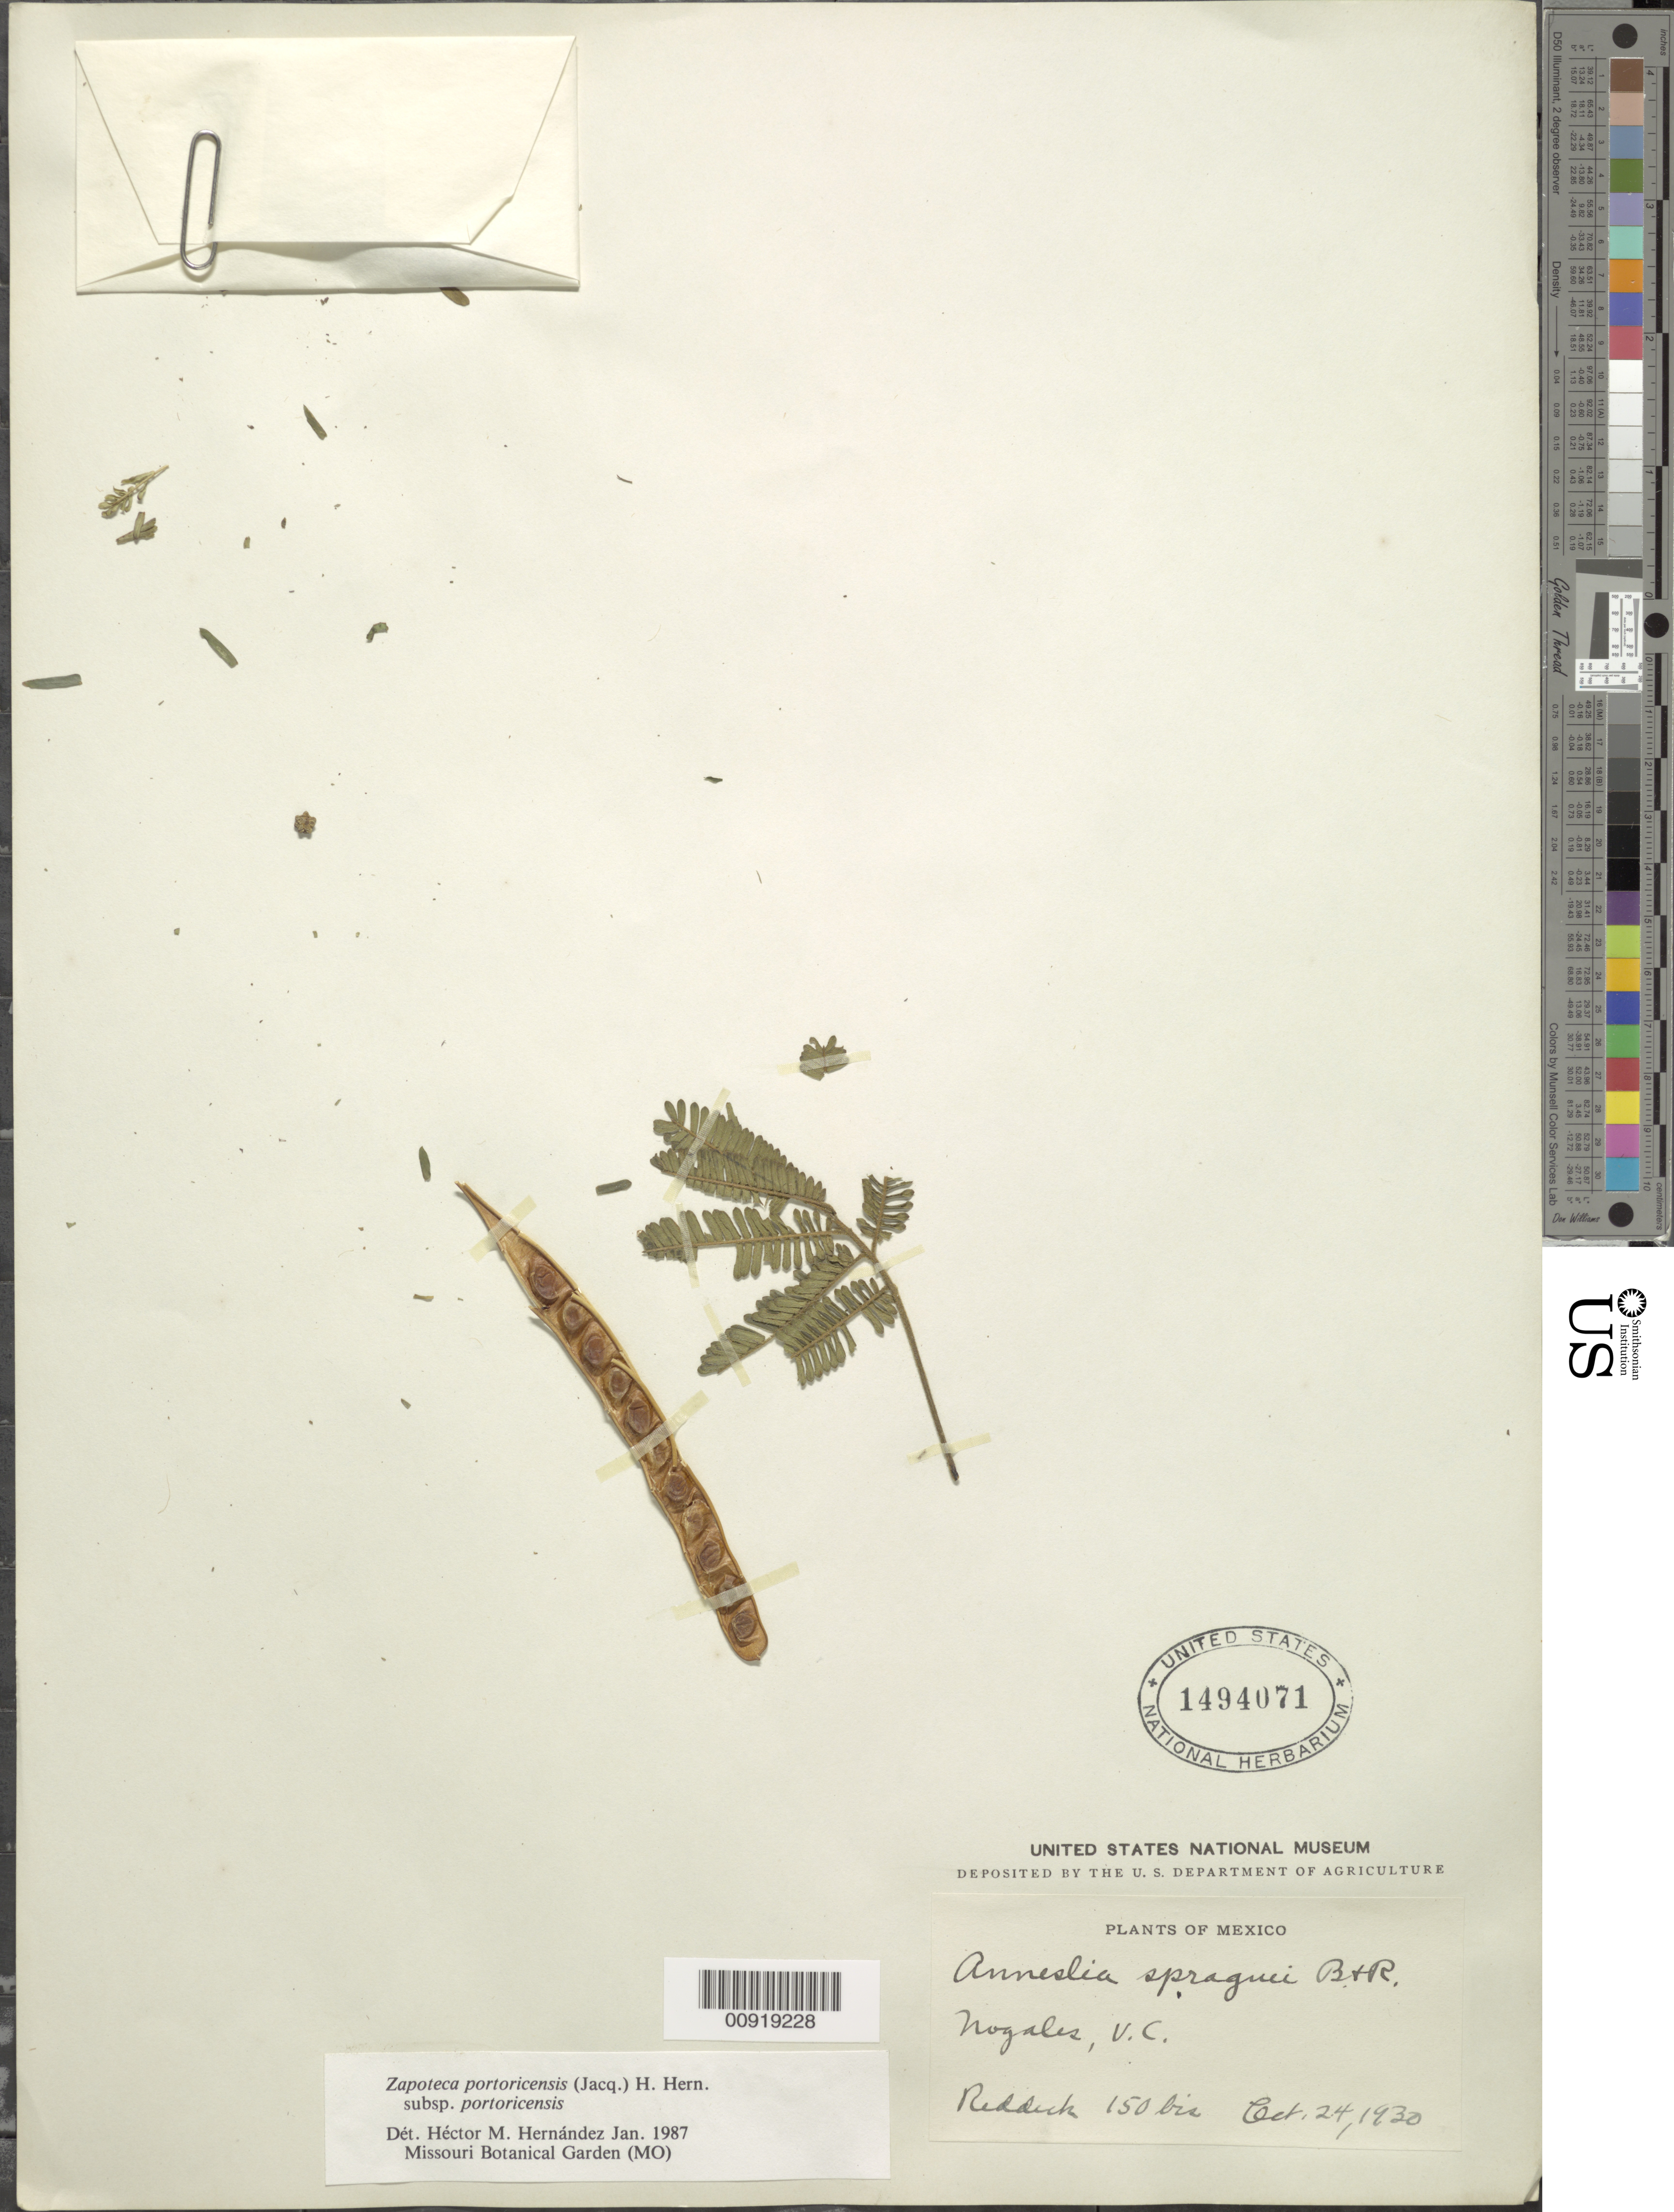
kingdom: Plantae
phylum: Tracheophyta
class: Magnoliopsida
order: Fabales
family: Fabaceae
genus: Zapoteca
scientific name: Zapoteca portoricensis subsp. portoricensis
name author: (Jacq.) H.M. Hern.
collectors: Reddick, D.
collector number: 150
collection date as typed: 24 Oct 1930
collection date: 1930-10-24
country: Mexico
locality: Nogales, V.C.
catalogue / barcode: US 1494071